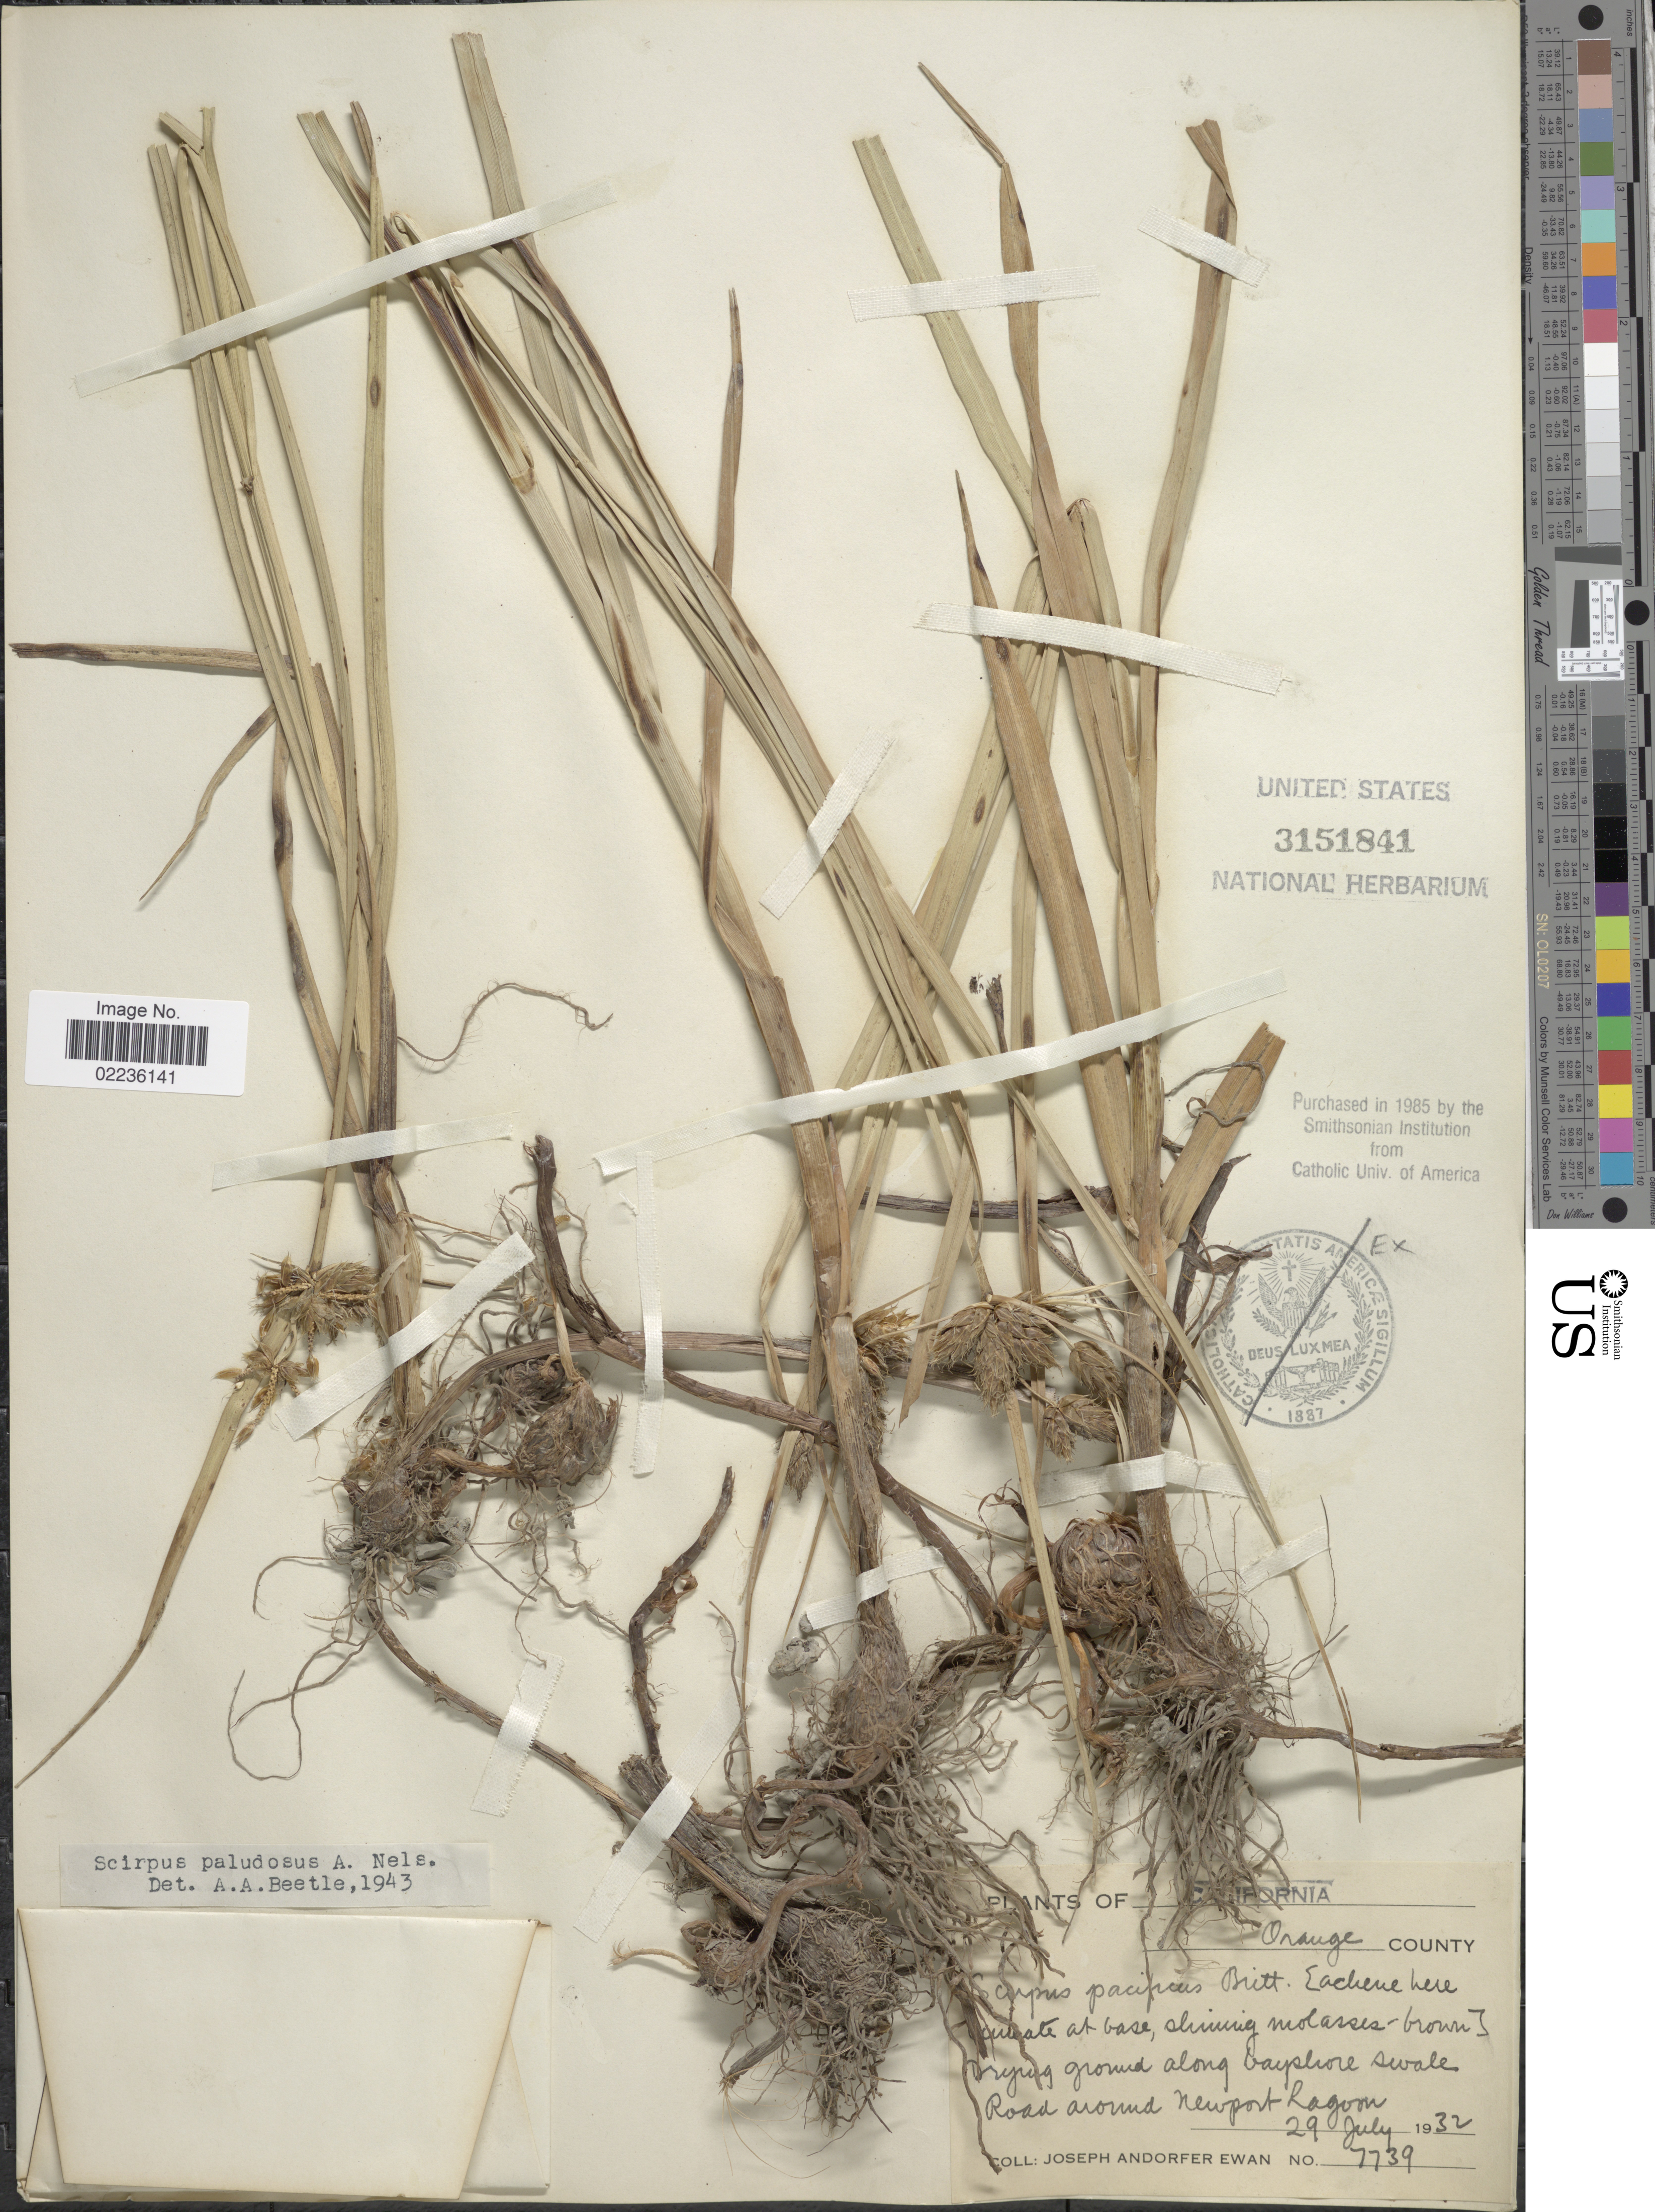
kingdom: Plantae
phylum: Tracheophyta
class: Liliopsida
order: Poales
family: Cyperaceae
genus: Bolboschoenus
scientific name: Bolboschoenus maritimus subsp. paludosus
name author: (A. Nelson) T. Koyama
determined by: Strong, M. T., (US), Smithsonian Institution - National Museum of Natural History (UNITED STATES)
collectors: J. A. Ewan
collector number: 7739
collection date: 1932-07-29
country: United States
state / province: California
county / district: Orange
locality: Orange County. Drying ground along bayshore swale. Road around Newport Lagoon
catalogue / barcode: US 3151841